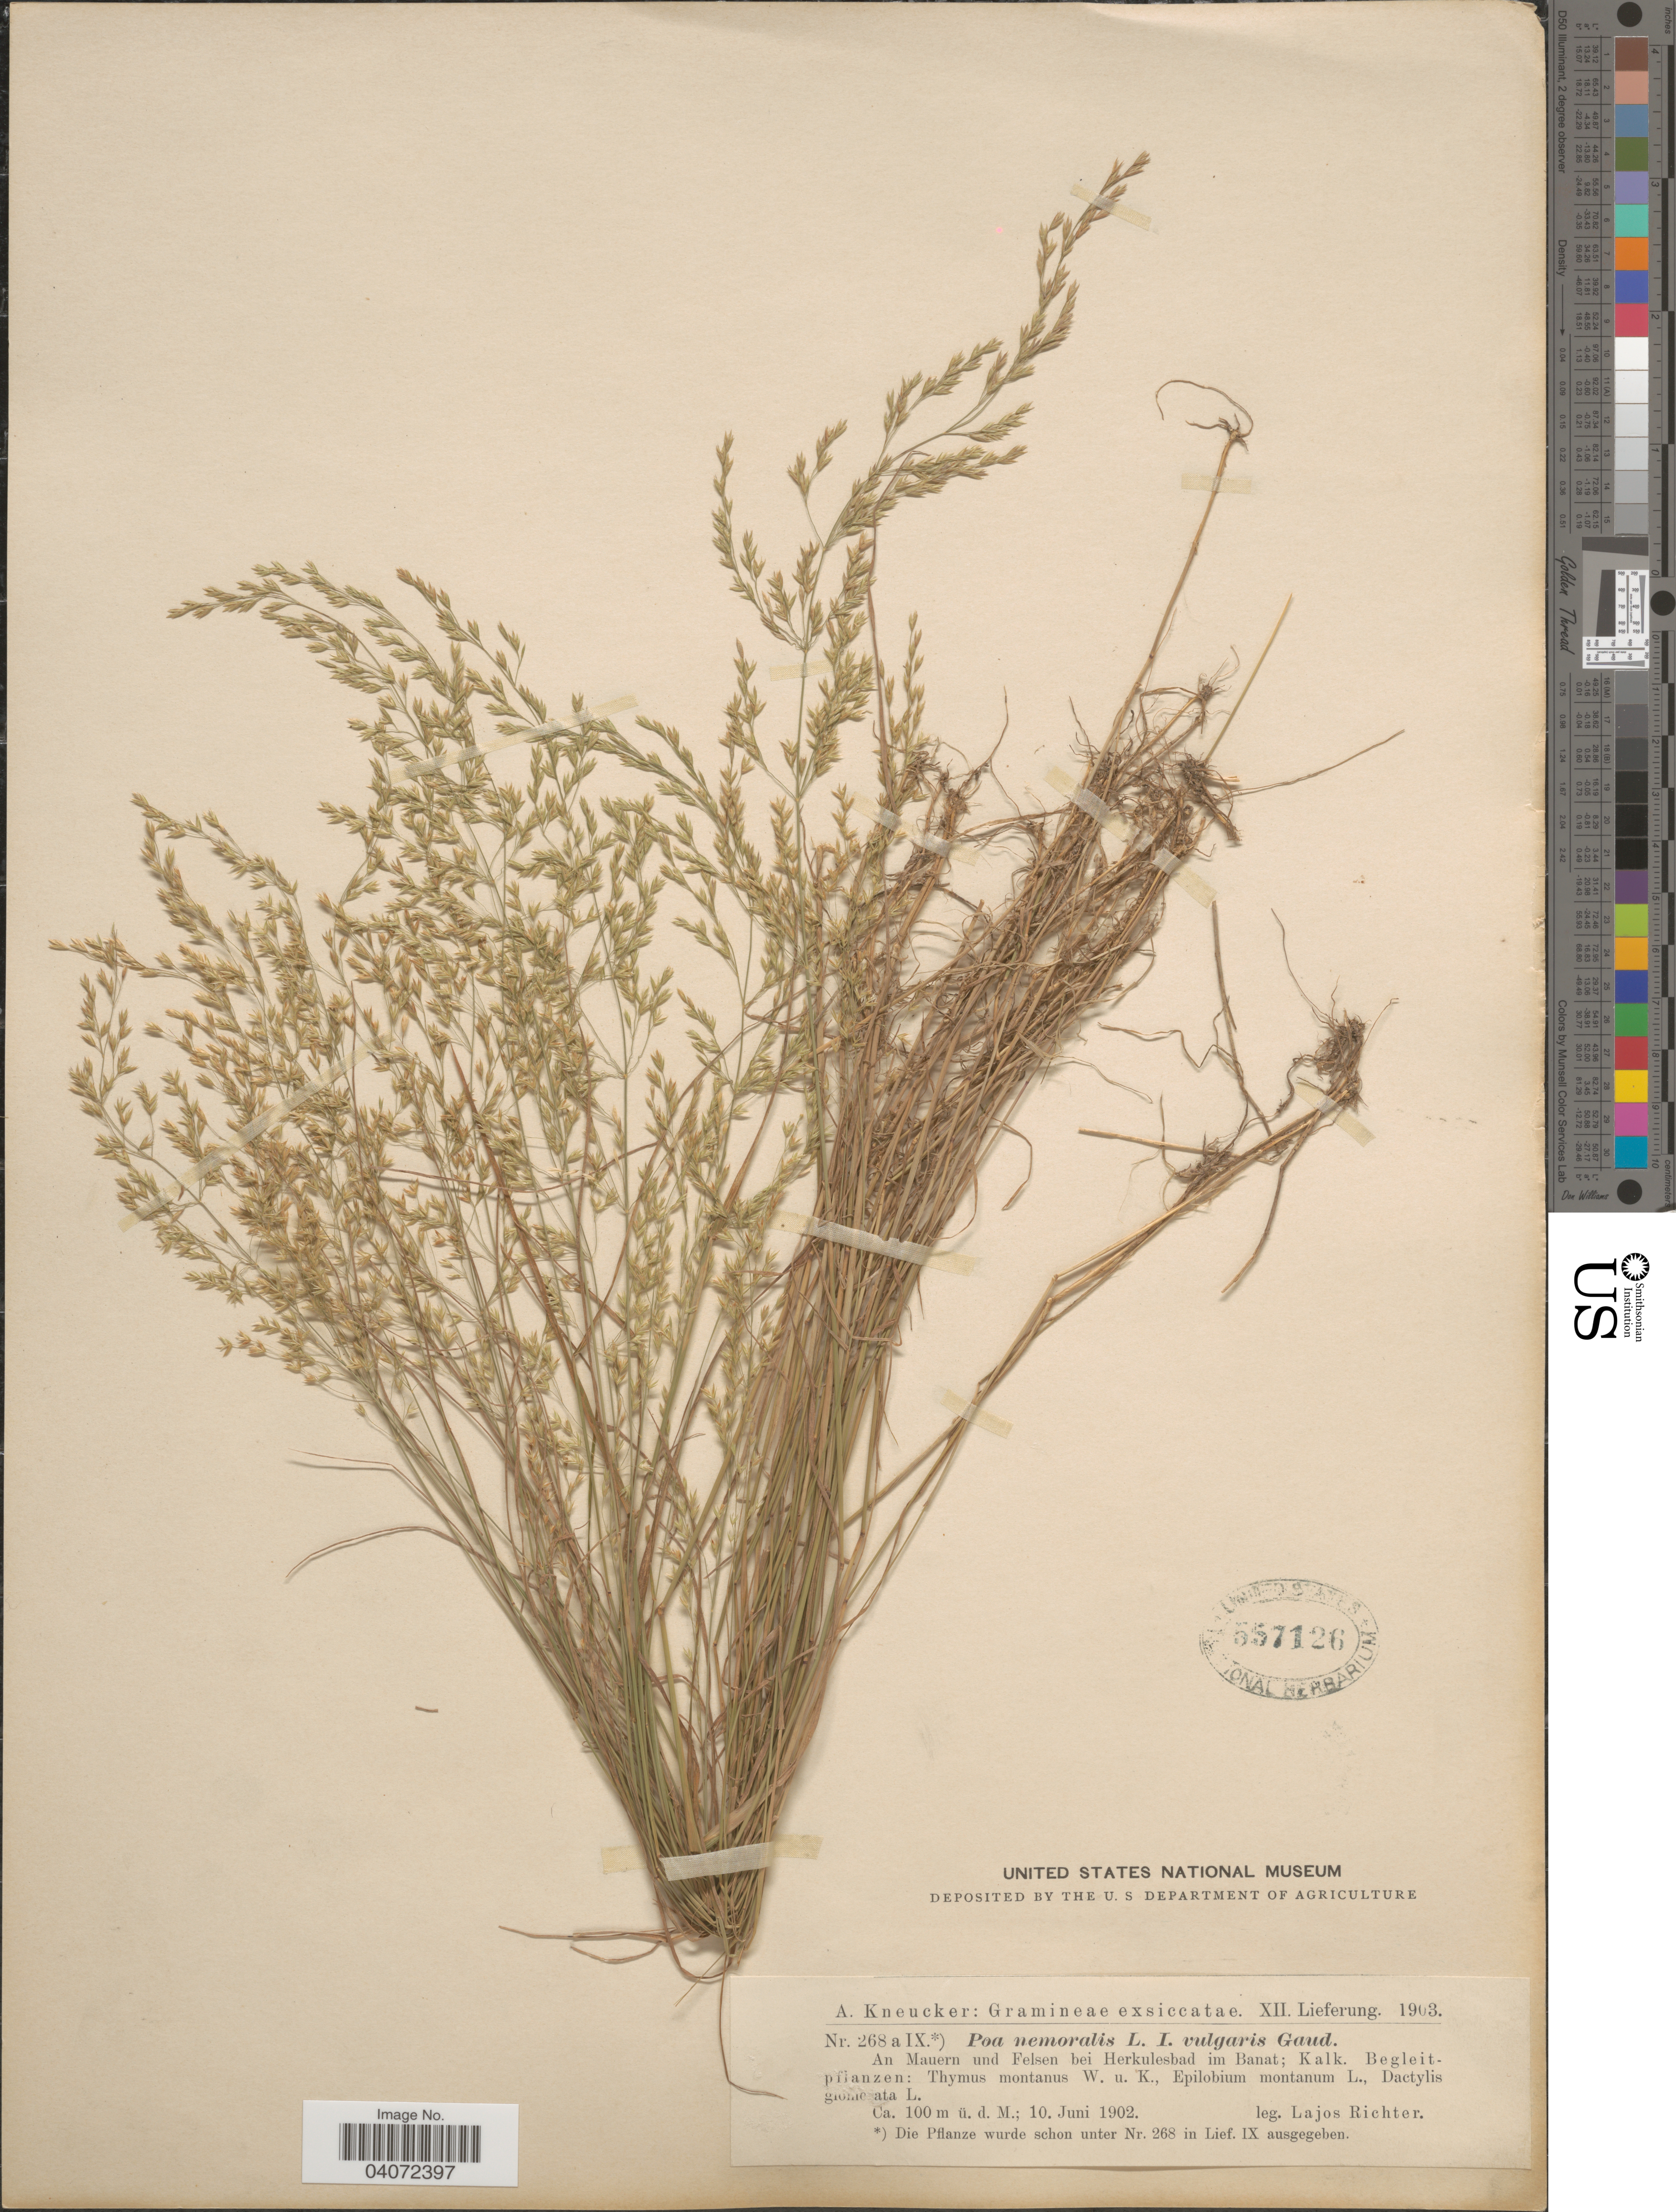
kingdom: Plantae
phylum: Tracheophyta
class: Liliopsida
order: Poales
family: Poaceae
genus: Poa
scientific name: Poa nemoralis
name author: L.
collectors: L. Richter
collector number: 268a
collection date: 1902-06-10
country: Romania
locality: An Mauern und Felsen bei Herkulesbad im Banat; Kalk. Begleitpflanzen: Thymus montanus W. u. K.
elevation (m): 100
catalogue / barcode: US 557126